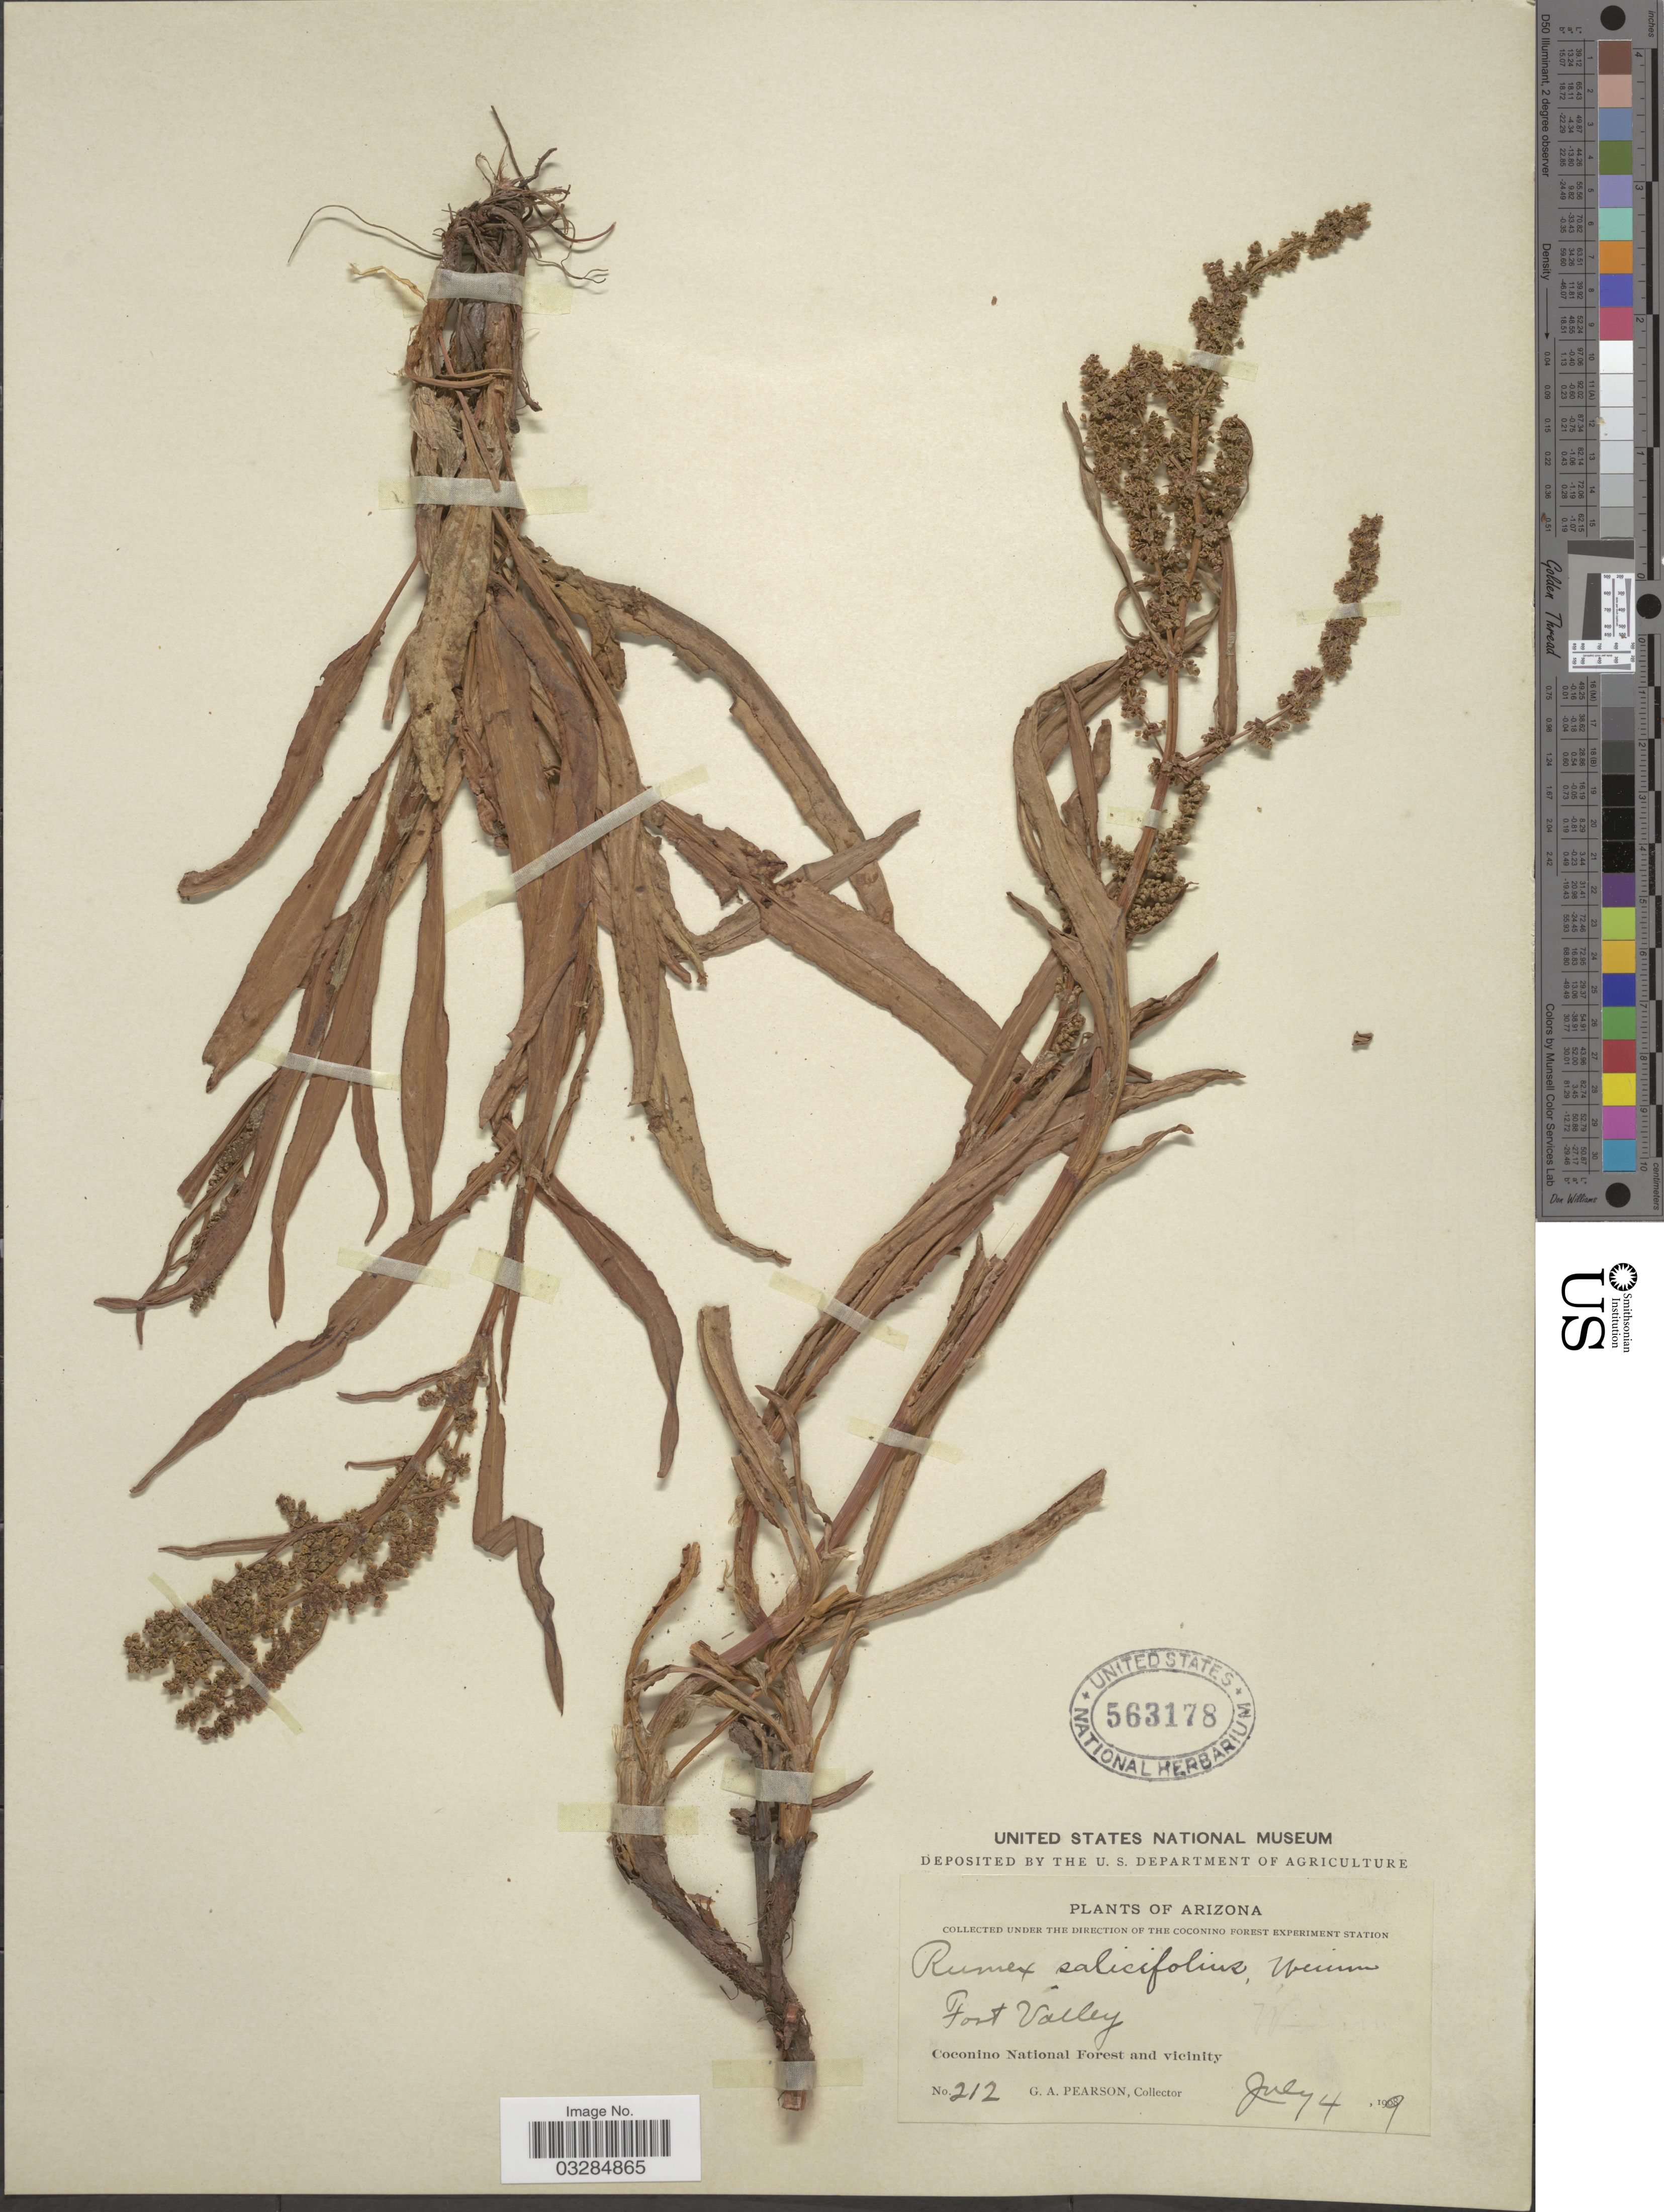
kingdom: Plantae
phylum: Tracheophyta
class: Magnoliopsida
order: Caryophyllales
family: Polygonaceae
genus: Rumex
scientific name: Rumex triangulivalvis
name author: (Danser) Rech. f.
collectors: G. Pearson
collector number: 212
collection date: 1909-07-04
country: United States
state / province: Arizona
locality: Fort Valley. Coconino National Forest and vicinity.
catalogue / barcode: US 563178